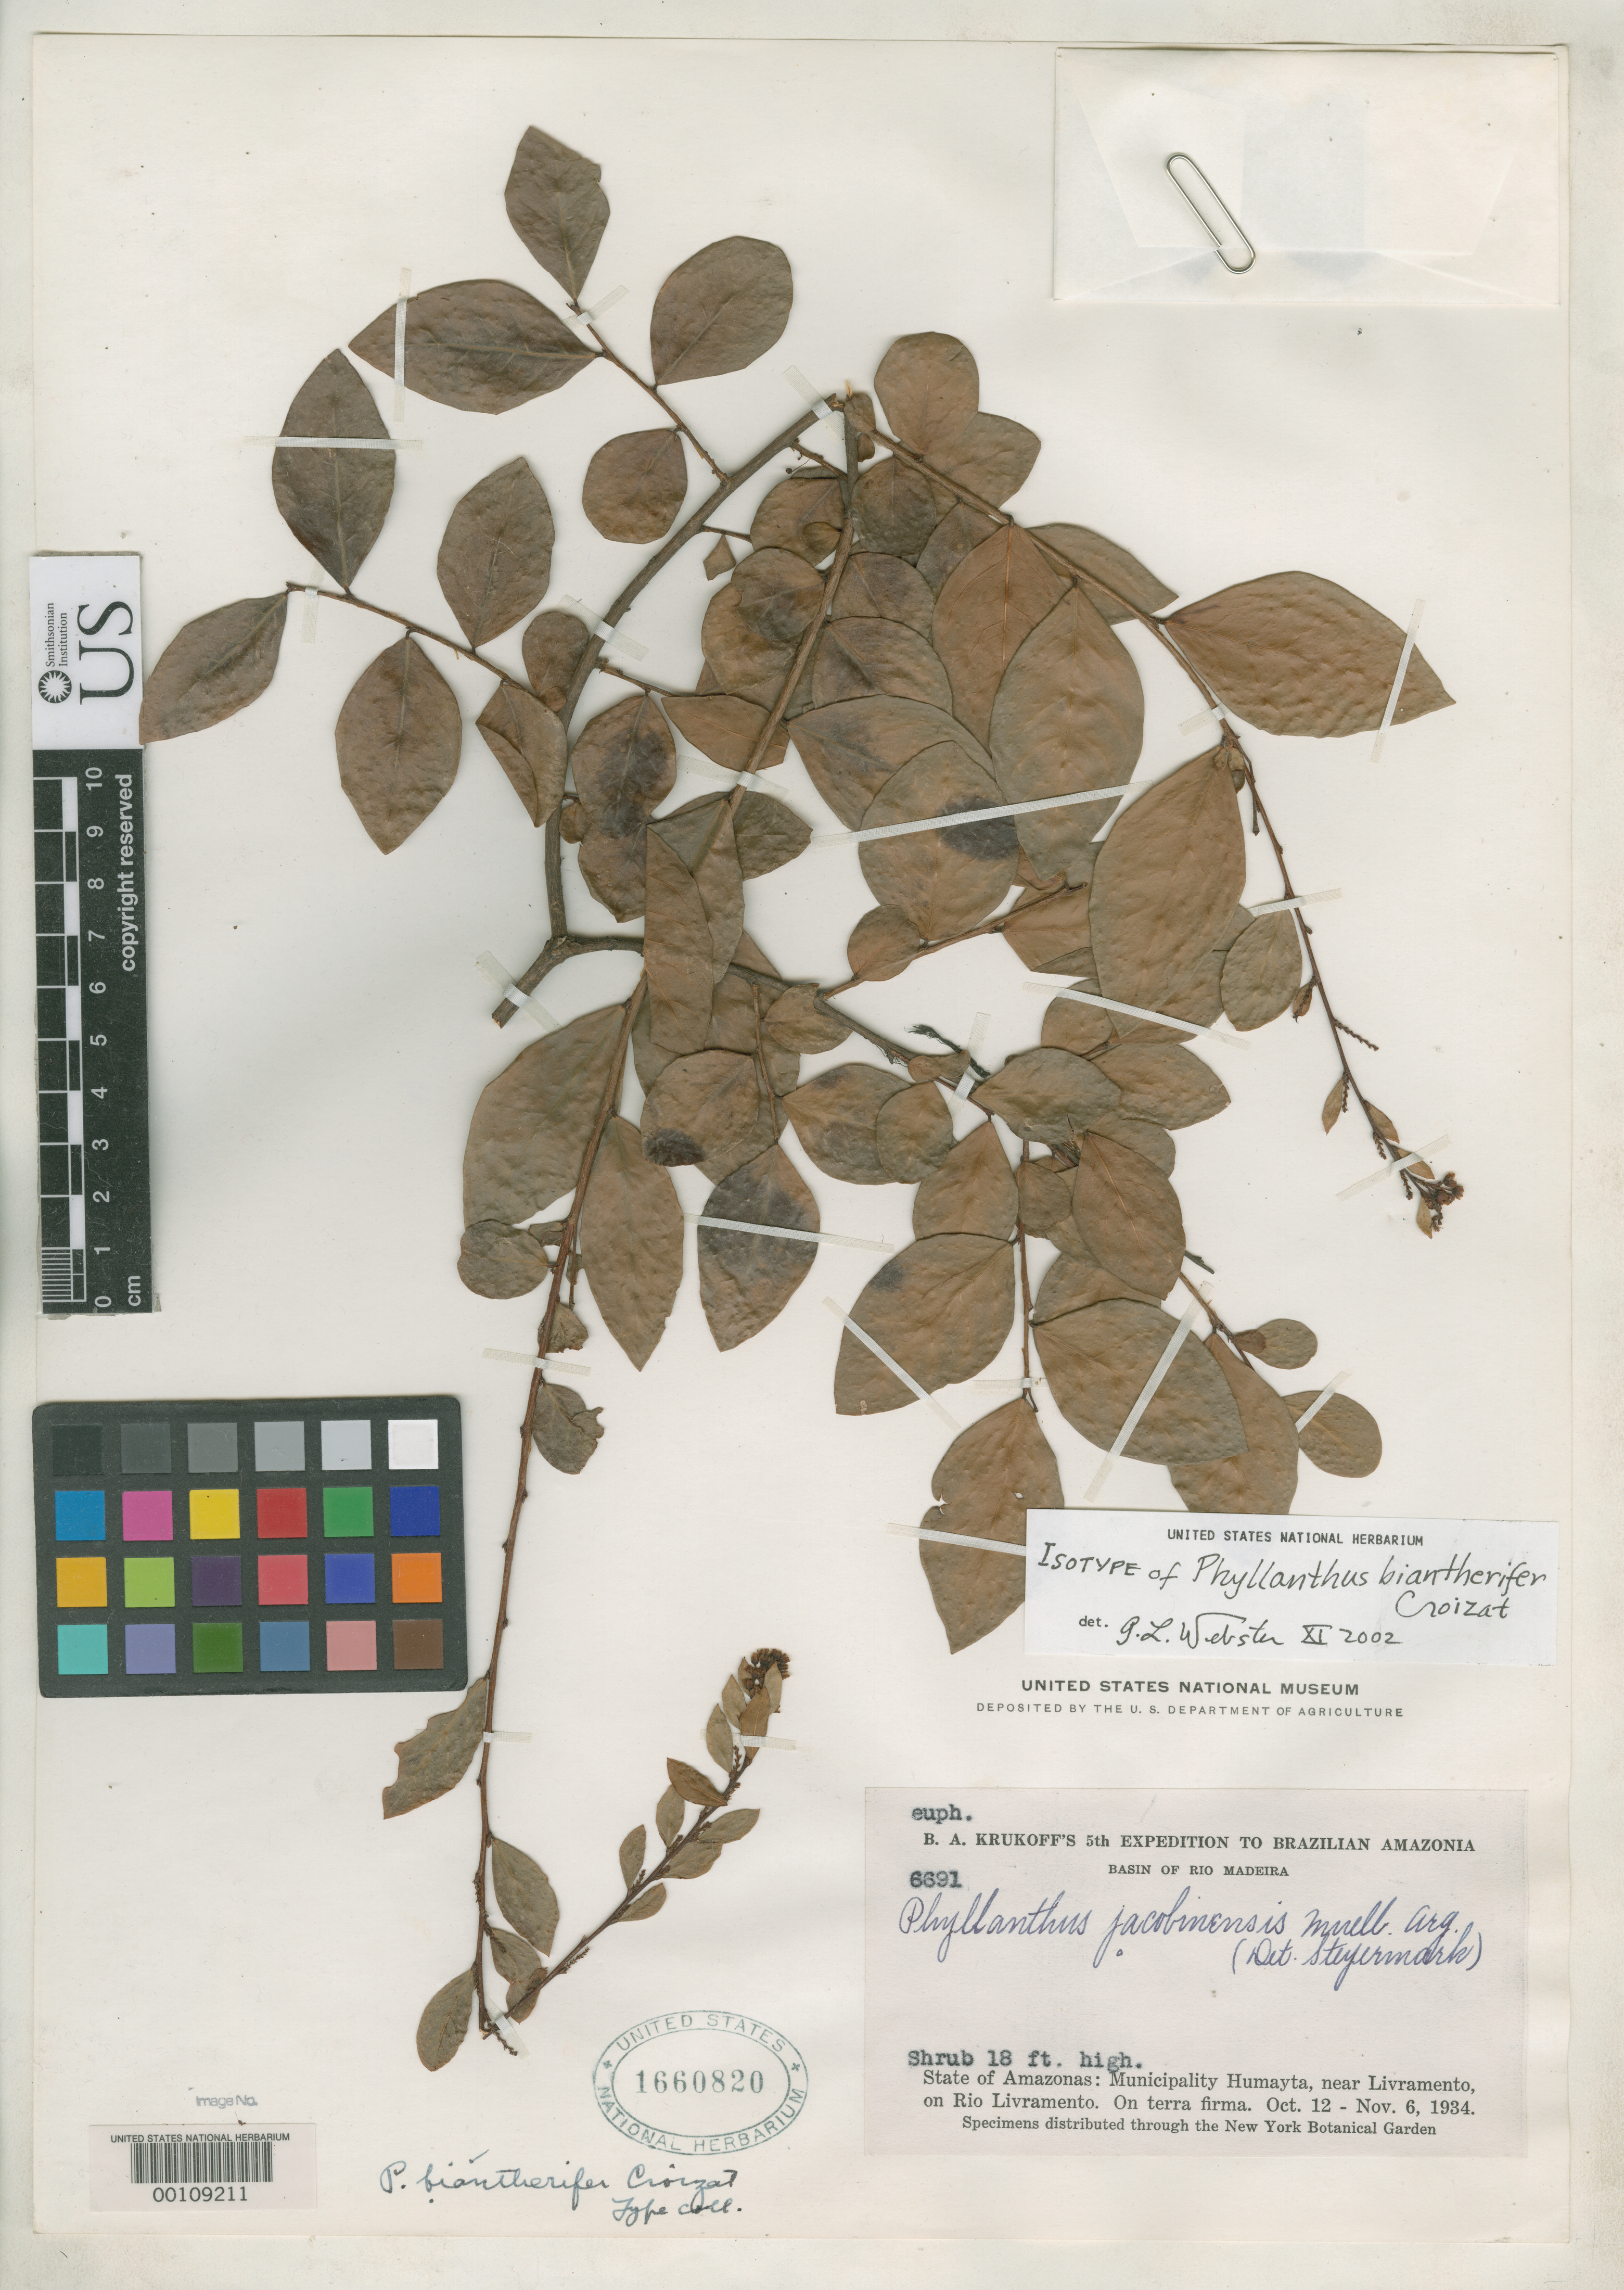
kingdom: Plantae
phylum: Tracheophyta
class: Magnoliopsida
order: Malpighiales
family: Phyllanthaceae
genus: Phyllanthus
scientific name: Phyllanthus biantherifer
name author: Croizat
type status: Isotype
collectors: B. A. Krukoff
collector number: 6691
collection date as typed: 12 Oct 1934 to 06 Nov 1934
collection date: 1934-10-12/1934-11-06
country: Brazil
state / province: Amazonas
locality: Humayta, near Livramento.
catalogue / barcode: US 1660820